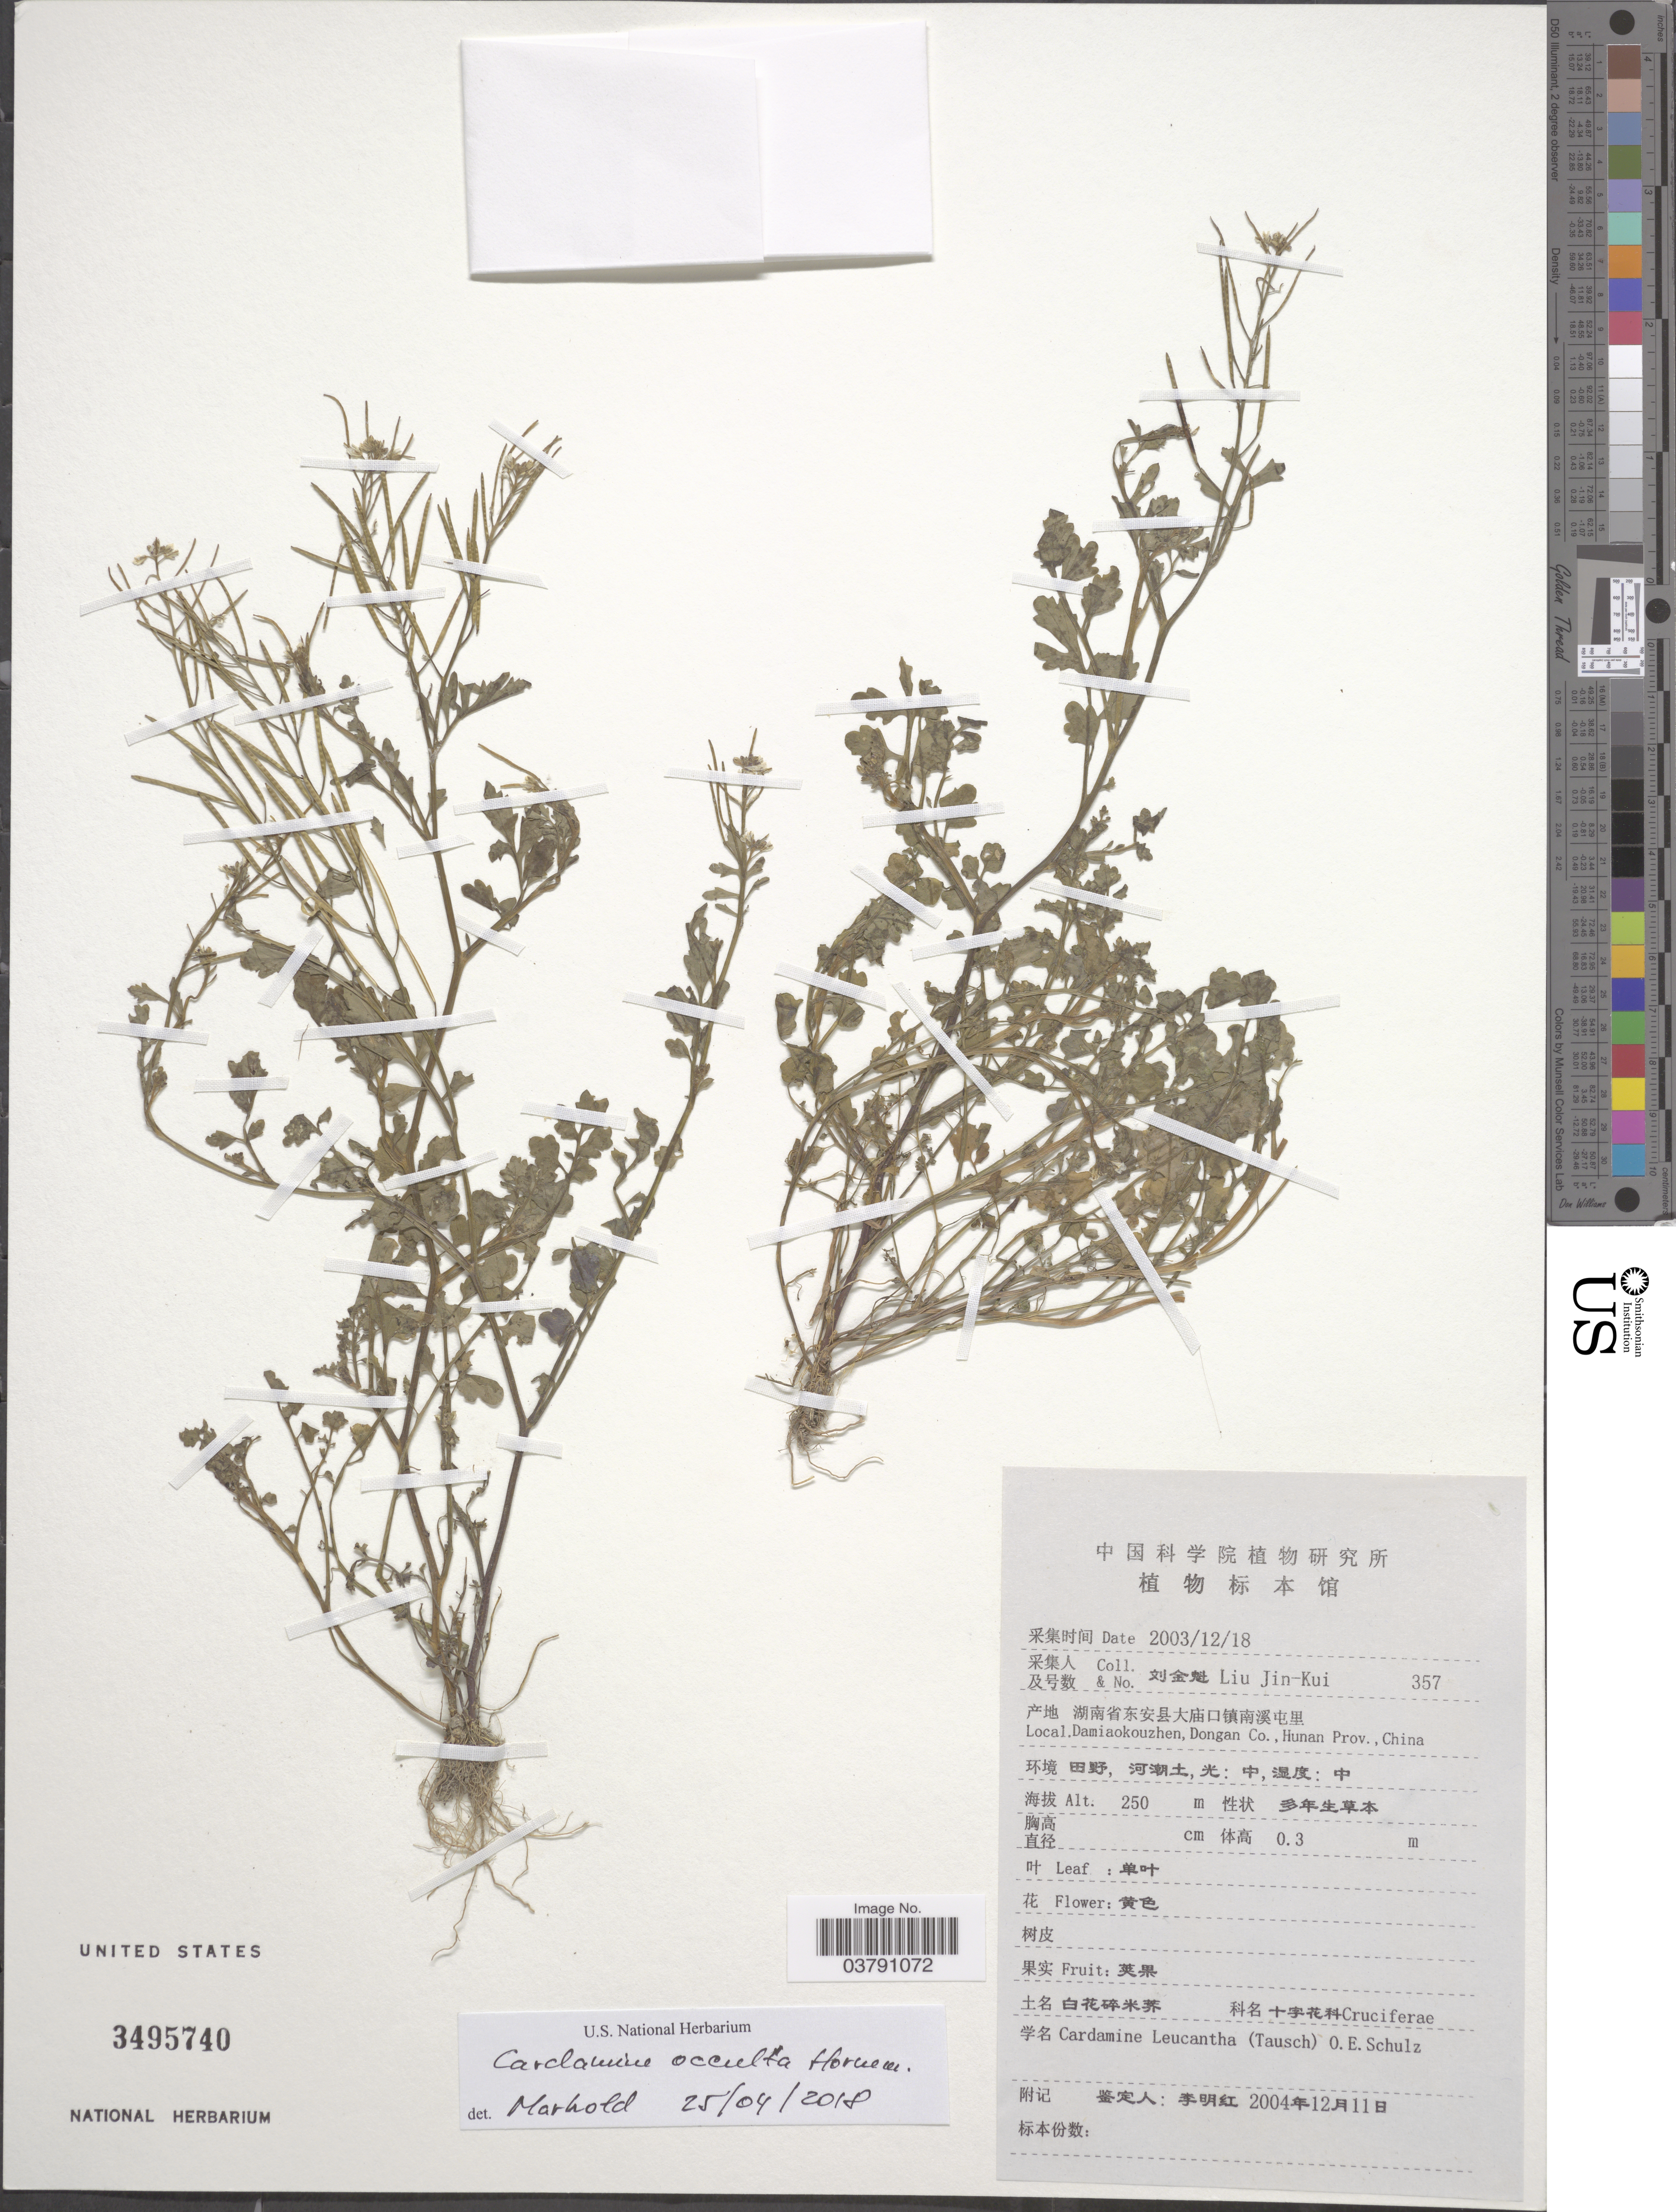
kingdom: Plantae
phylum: Tracheophyta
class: Magnoliopsida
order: Brassicales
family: Brassicaceae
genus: Cardamine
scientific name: Cardamine occulta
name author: Hornem.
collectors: Liu Jin-Kui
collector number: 357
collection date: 2003-12-18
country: China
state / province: Hunan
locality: Damiaokouzhen, Dongan Co., Hunan Prov.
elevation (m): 250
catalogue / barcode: US 3495740